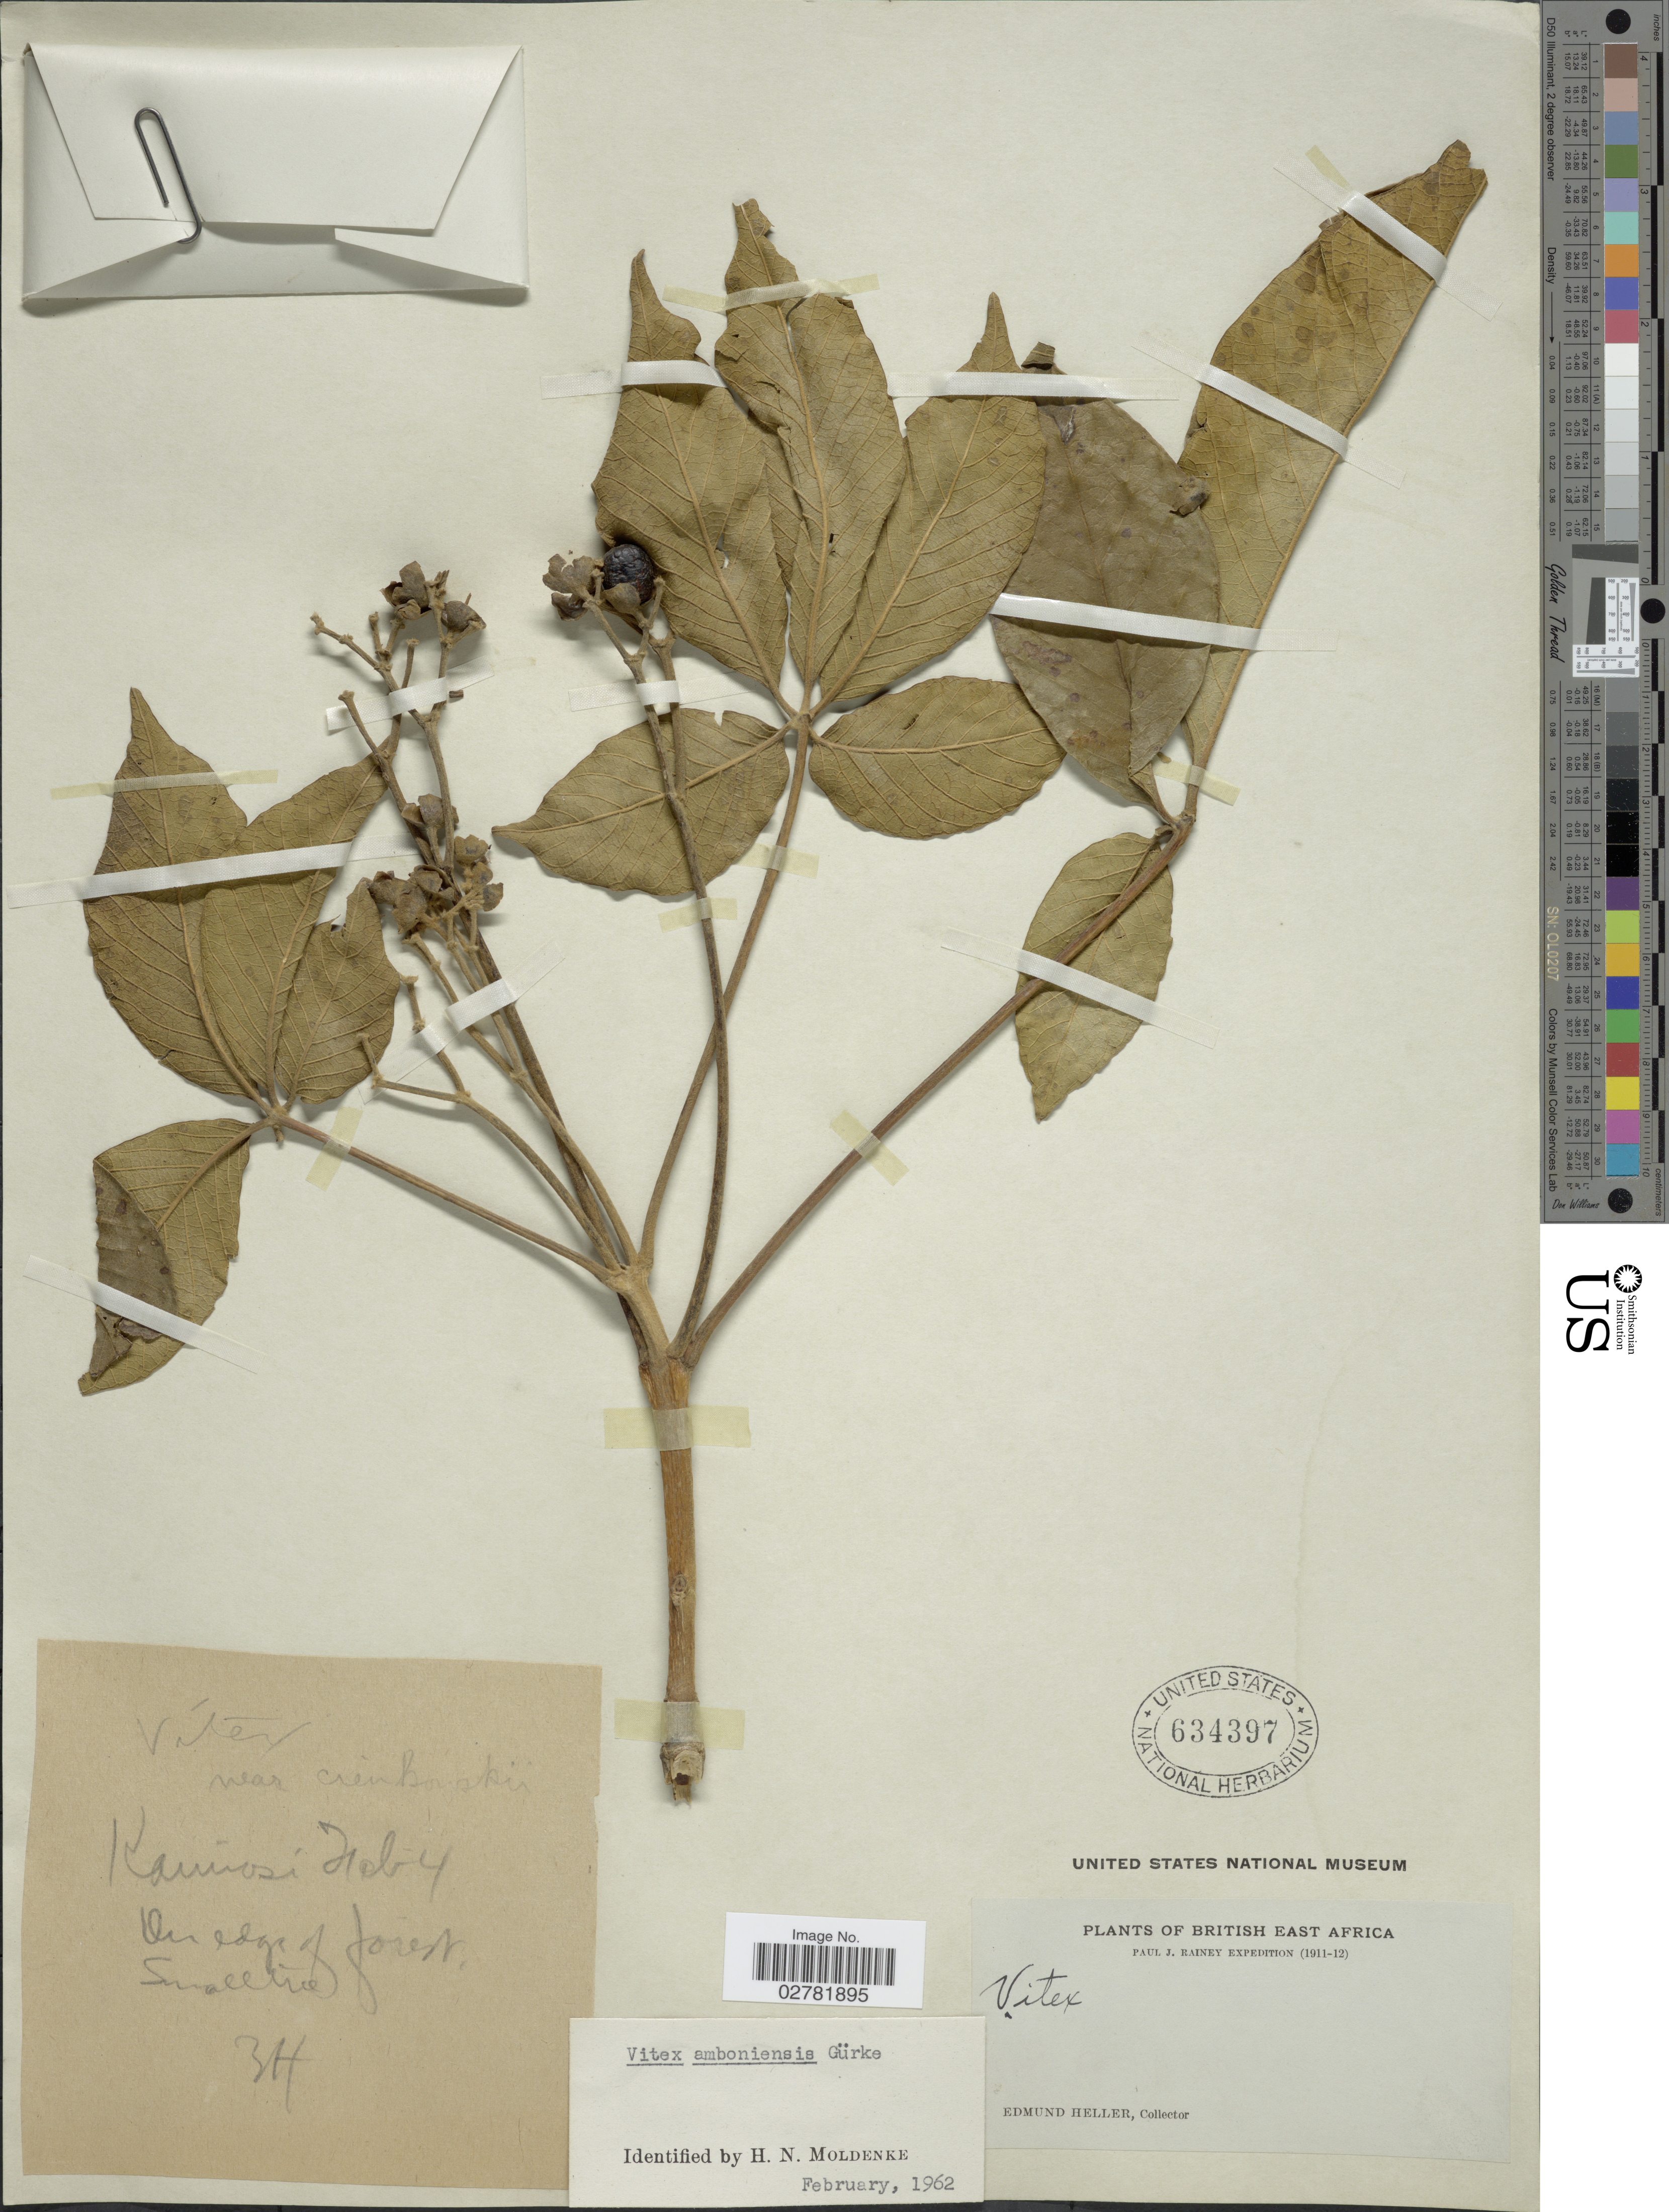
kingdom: Plantae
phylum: Tracheophyta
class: Magnoliopsida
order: Lamiales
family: Lamiaceae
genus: Vitex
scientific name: Vitex amboniensis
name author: Gürke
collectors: E. Heller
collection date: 1911-02-04/1912-02-04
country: Kenya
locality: Kaimosi. British East Africa.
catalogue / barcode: US 634397